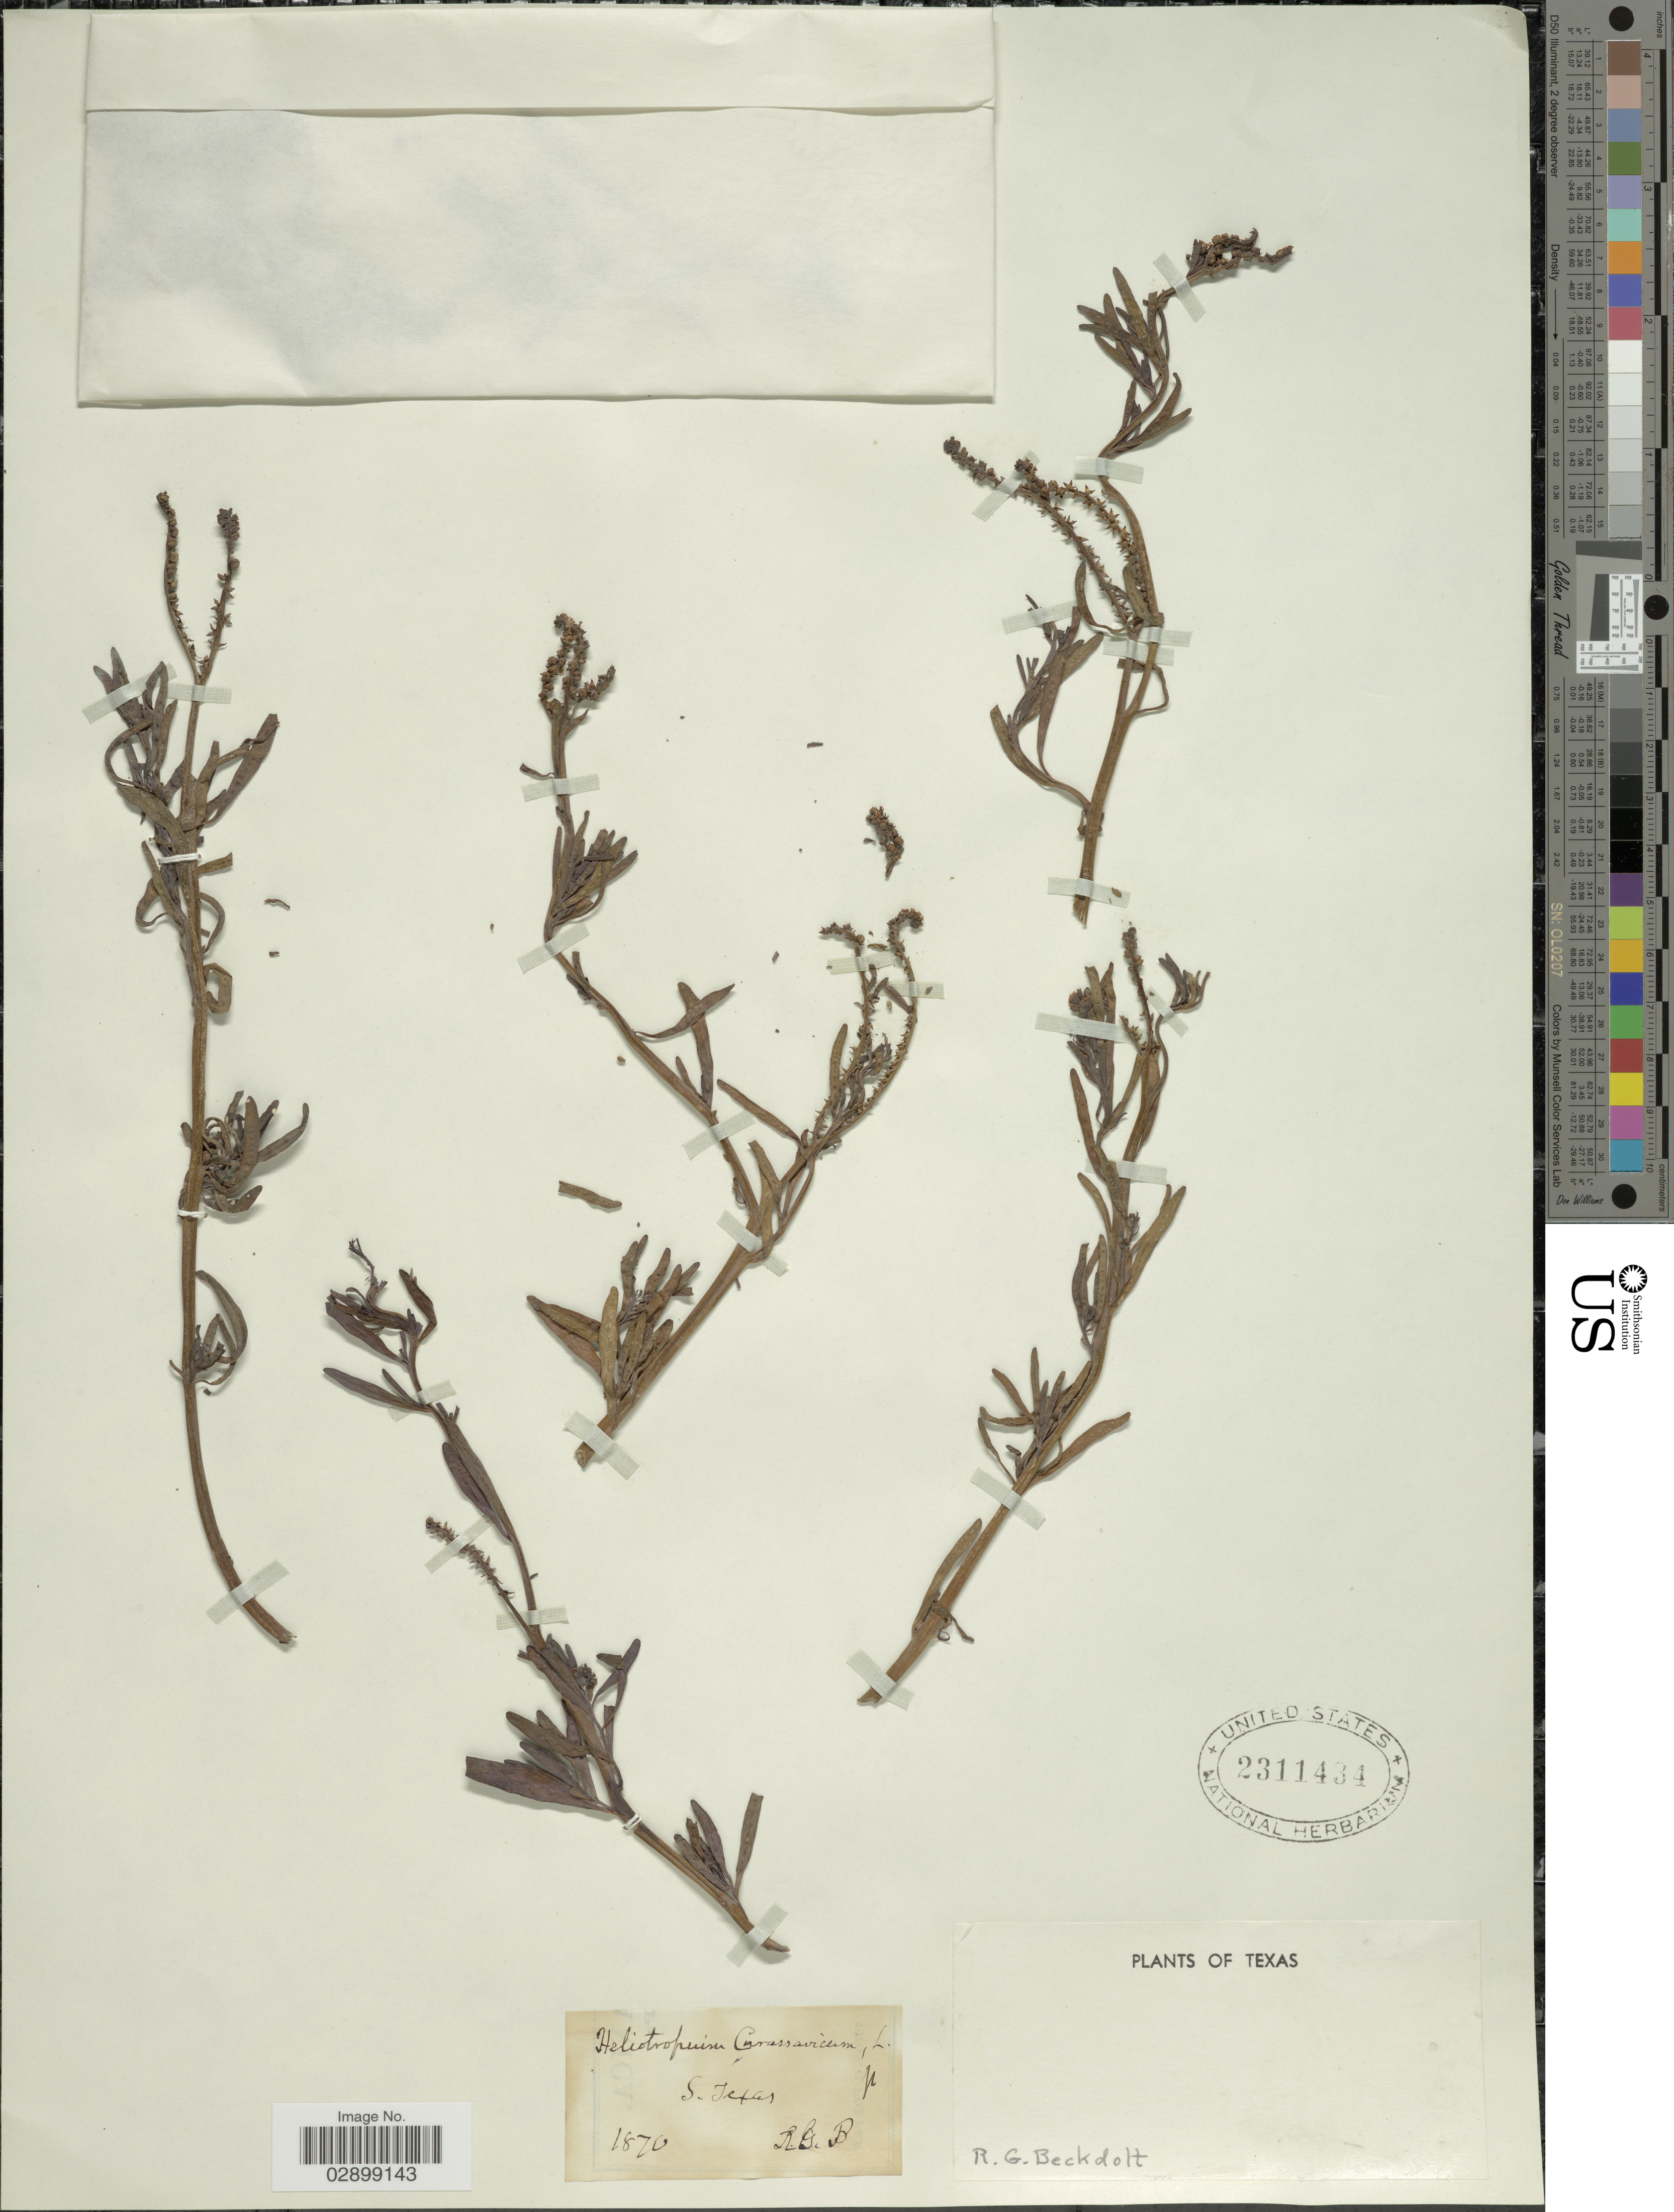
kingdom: Plantae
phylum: Tracheophyta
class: Magnoliopsida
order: Boraginales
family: Heliotropiaceae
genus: Heliotropium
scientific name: Heliotropium curassavicum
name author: L.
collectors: R. Beckdolt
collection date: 1870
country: United States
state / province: Texas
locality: S. Texas.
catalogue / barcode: US 2311434